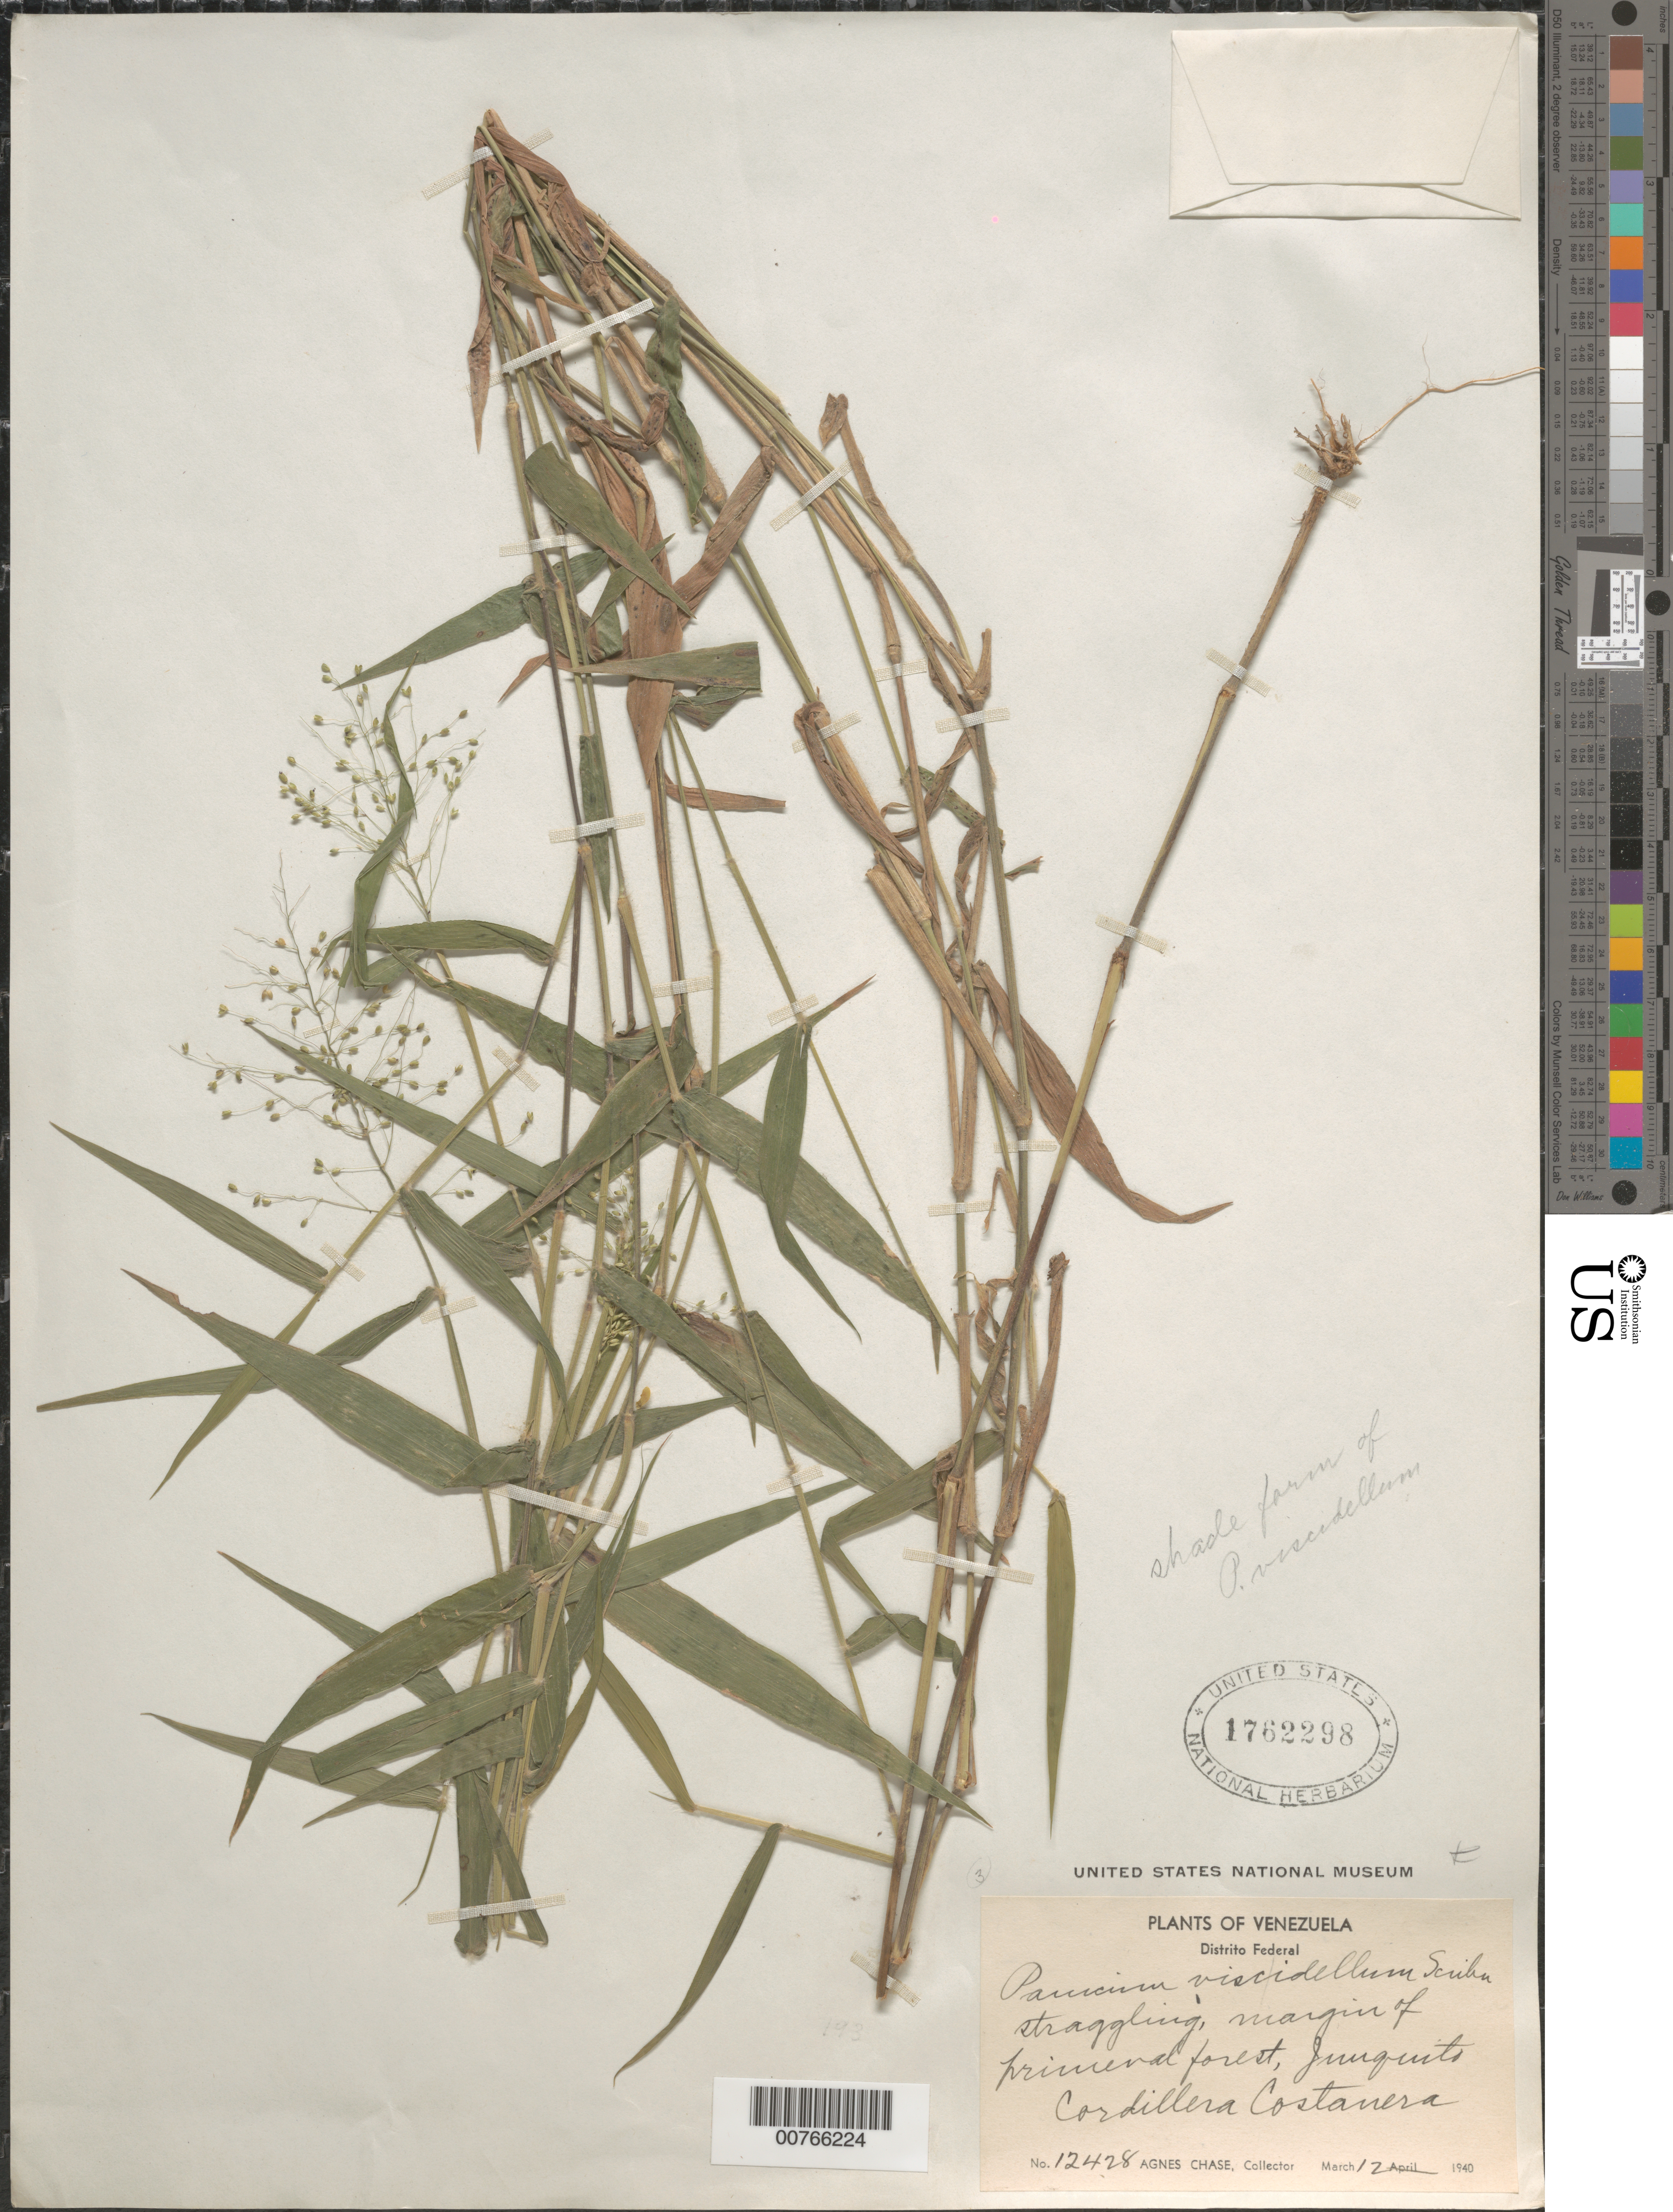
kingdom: Plantae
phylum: Tracheophyta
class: Liliopsida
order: Poales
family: Poaceae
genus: Panicum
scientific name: Panicum viscidellum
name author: Scribn.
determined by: Chase, [M.] Agnes, (US)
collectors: A. Chase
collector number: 12428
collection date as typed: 12 Mar 1940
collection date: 1940-03-12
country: Venezuela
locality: Junquito, Cordillera Costanera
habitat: straggling, margin of primeval forest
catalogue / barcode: US 1762298